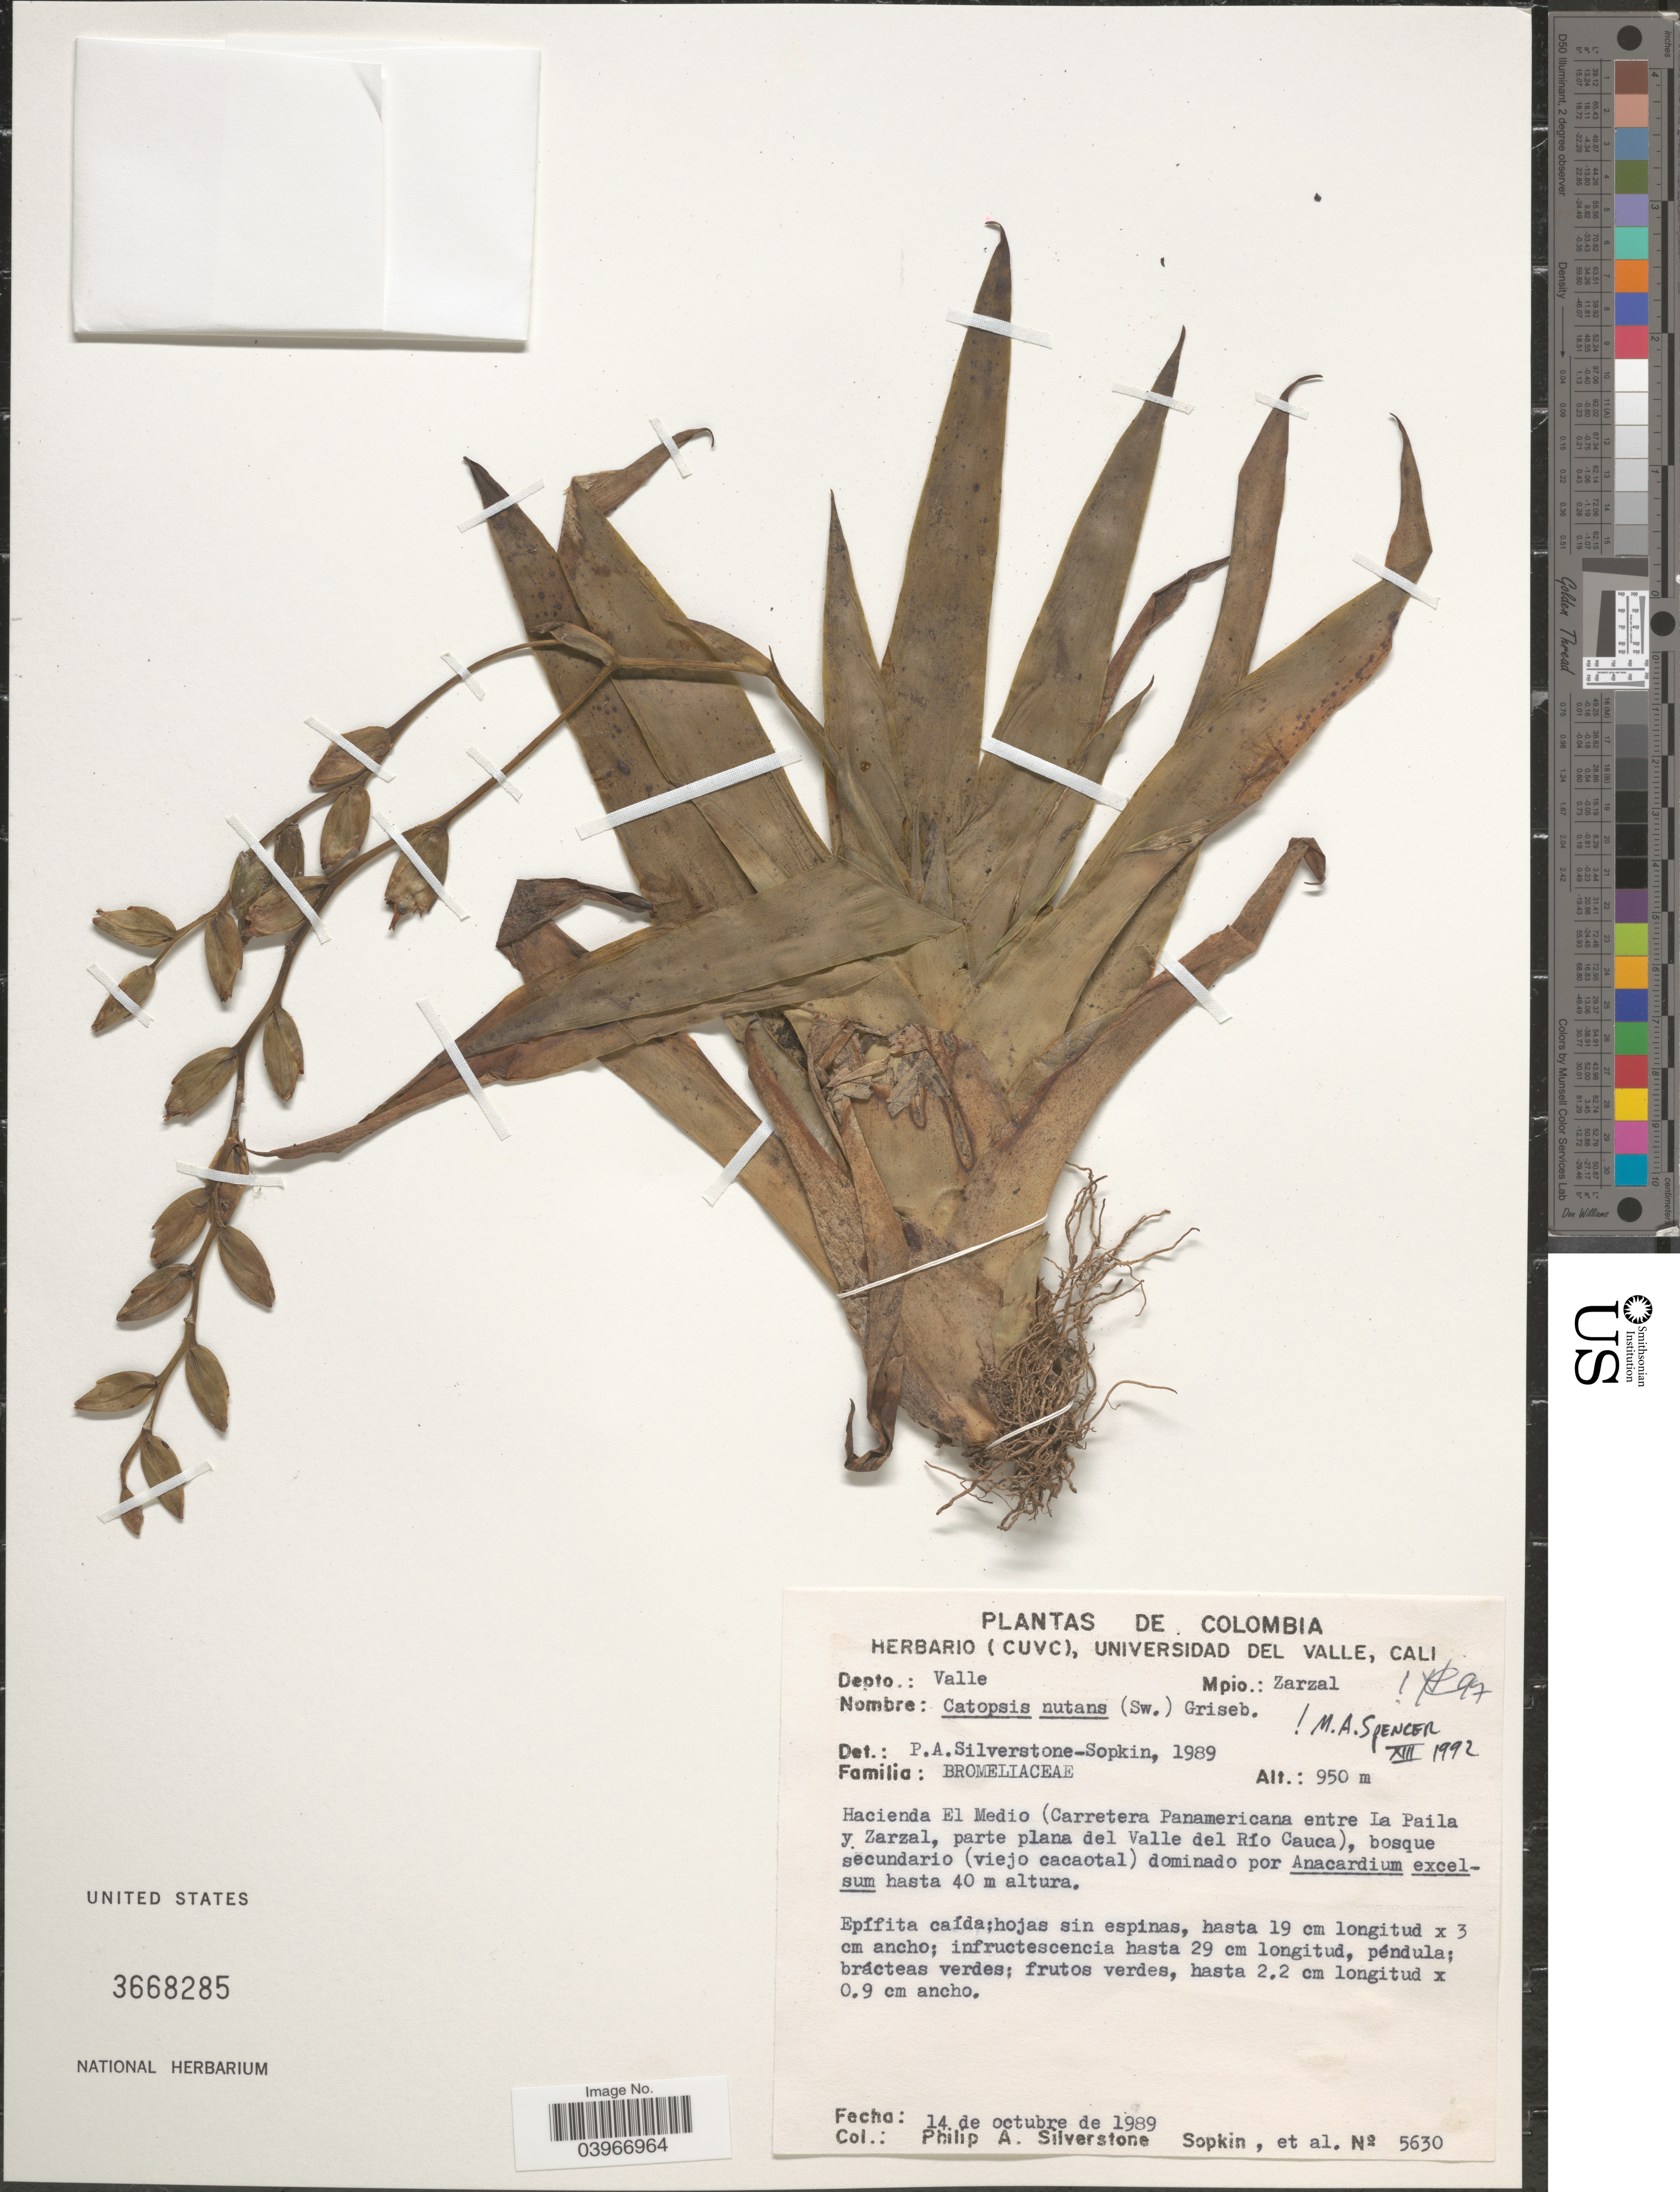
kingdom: Plantae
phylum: Tracheophyta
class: Liliopsida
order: Poales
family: Bromeliaceae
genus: Catopsis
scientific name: Catopsis nutans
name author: (Sw.) Griseb.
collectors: P. A. Silverstone-Sopkin & et al.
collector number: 5630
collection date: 1989-10-14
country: Colombia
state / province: Valle del Cauca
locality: Depto.: Valle. Mpio.: Zarzal. Hacienda El Medio (Carretera Panamericana entra La Paila y Zarzal, parte plana del Valle del Río Cauca).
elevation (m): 950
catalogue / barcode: US 3668285